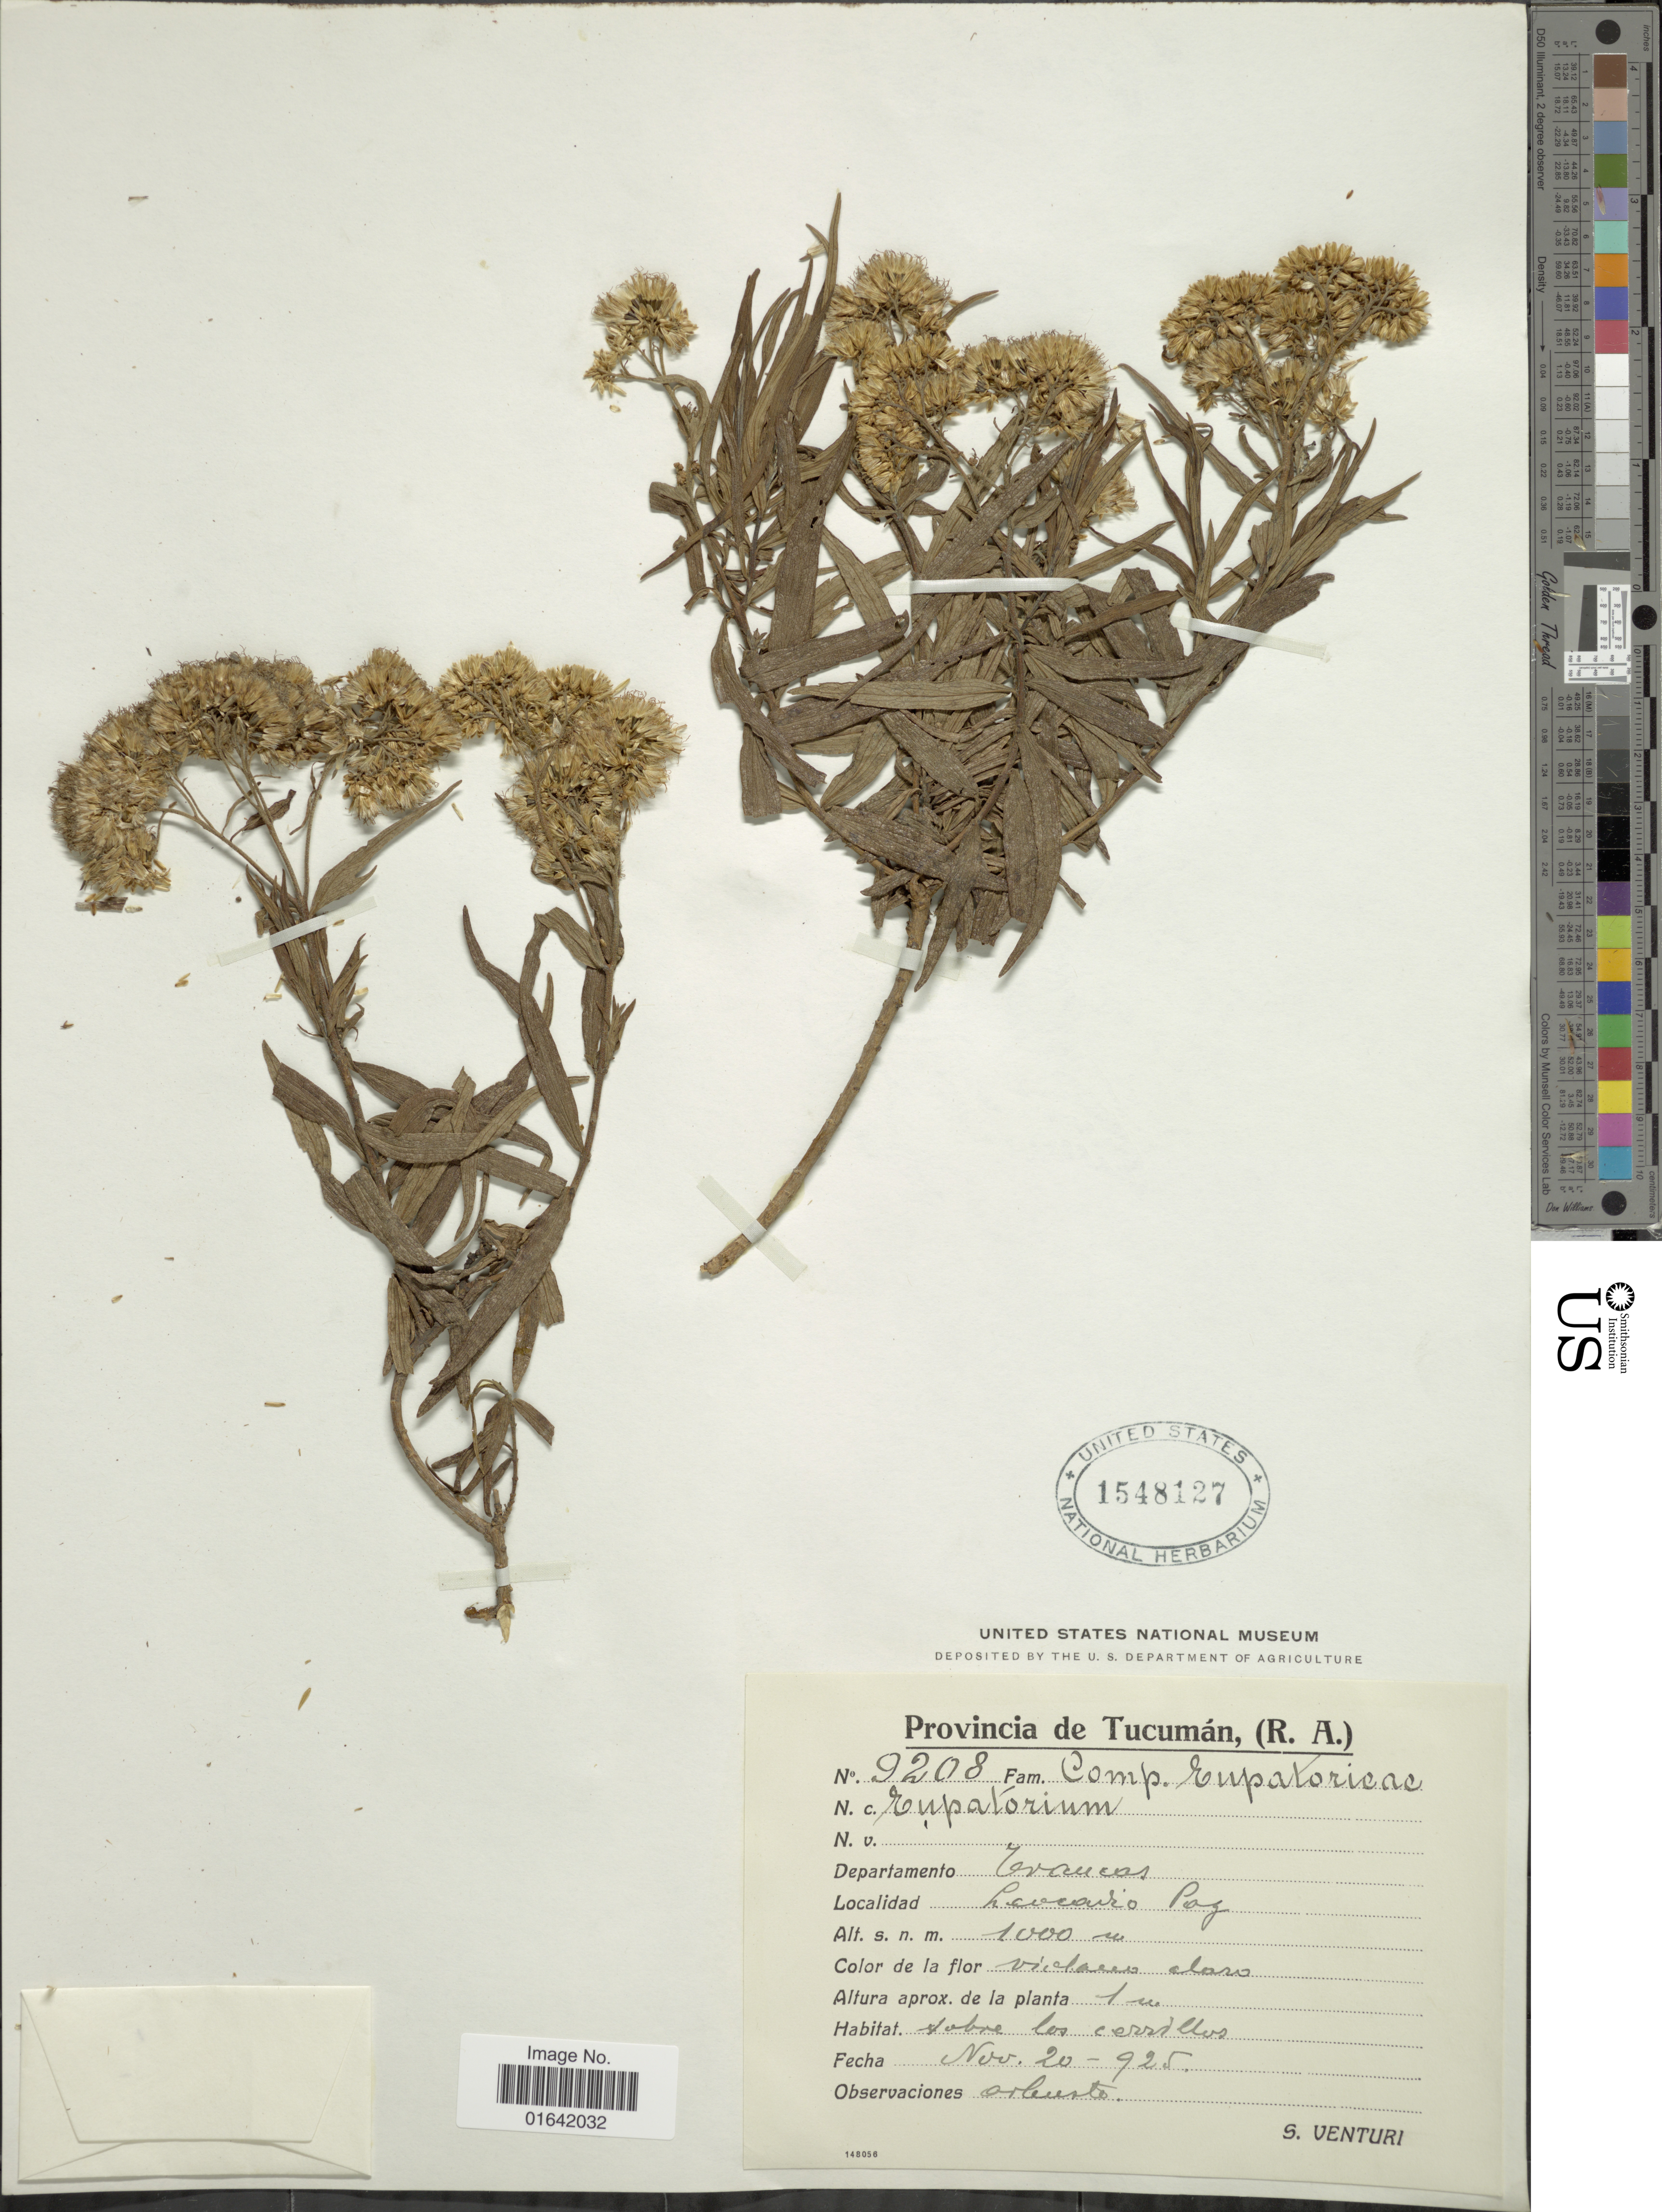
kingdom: Plantae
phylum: Tracheophyta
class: Magnoliopsida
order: Asterales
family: Asteraceae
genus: Campovassouria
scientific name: Campovassouria bupleurifolia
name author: (DC.) R.M. King & H. Rob.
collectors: S. Venturi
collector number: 9208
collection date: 1925-11-20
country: Argentina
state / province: Tucuman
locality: (R.A.), Departamento Trancas, Levaririo Pay.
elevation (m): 1000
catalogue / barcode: US 1548127